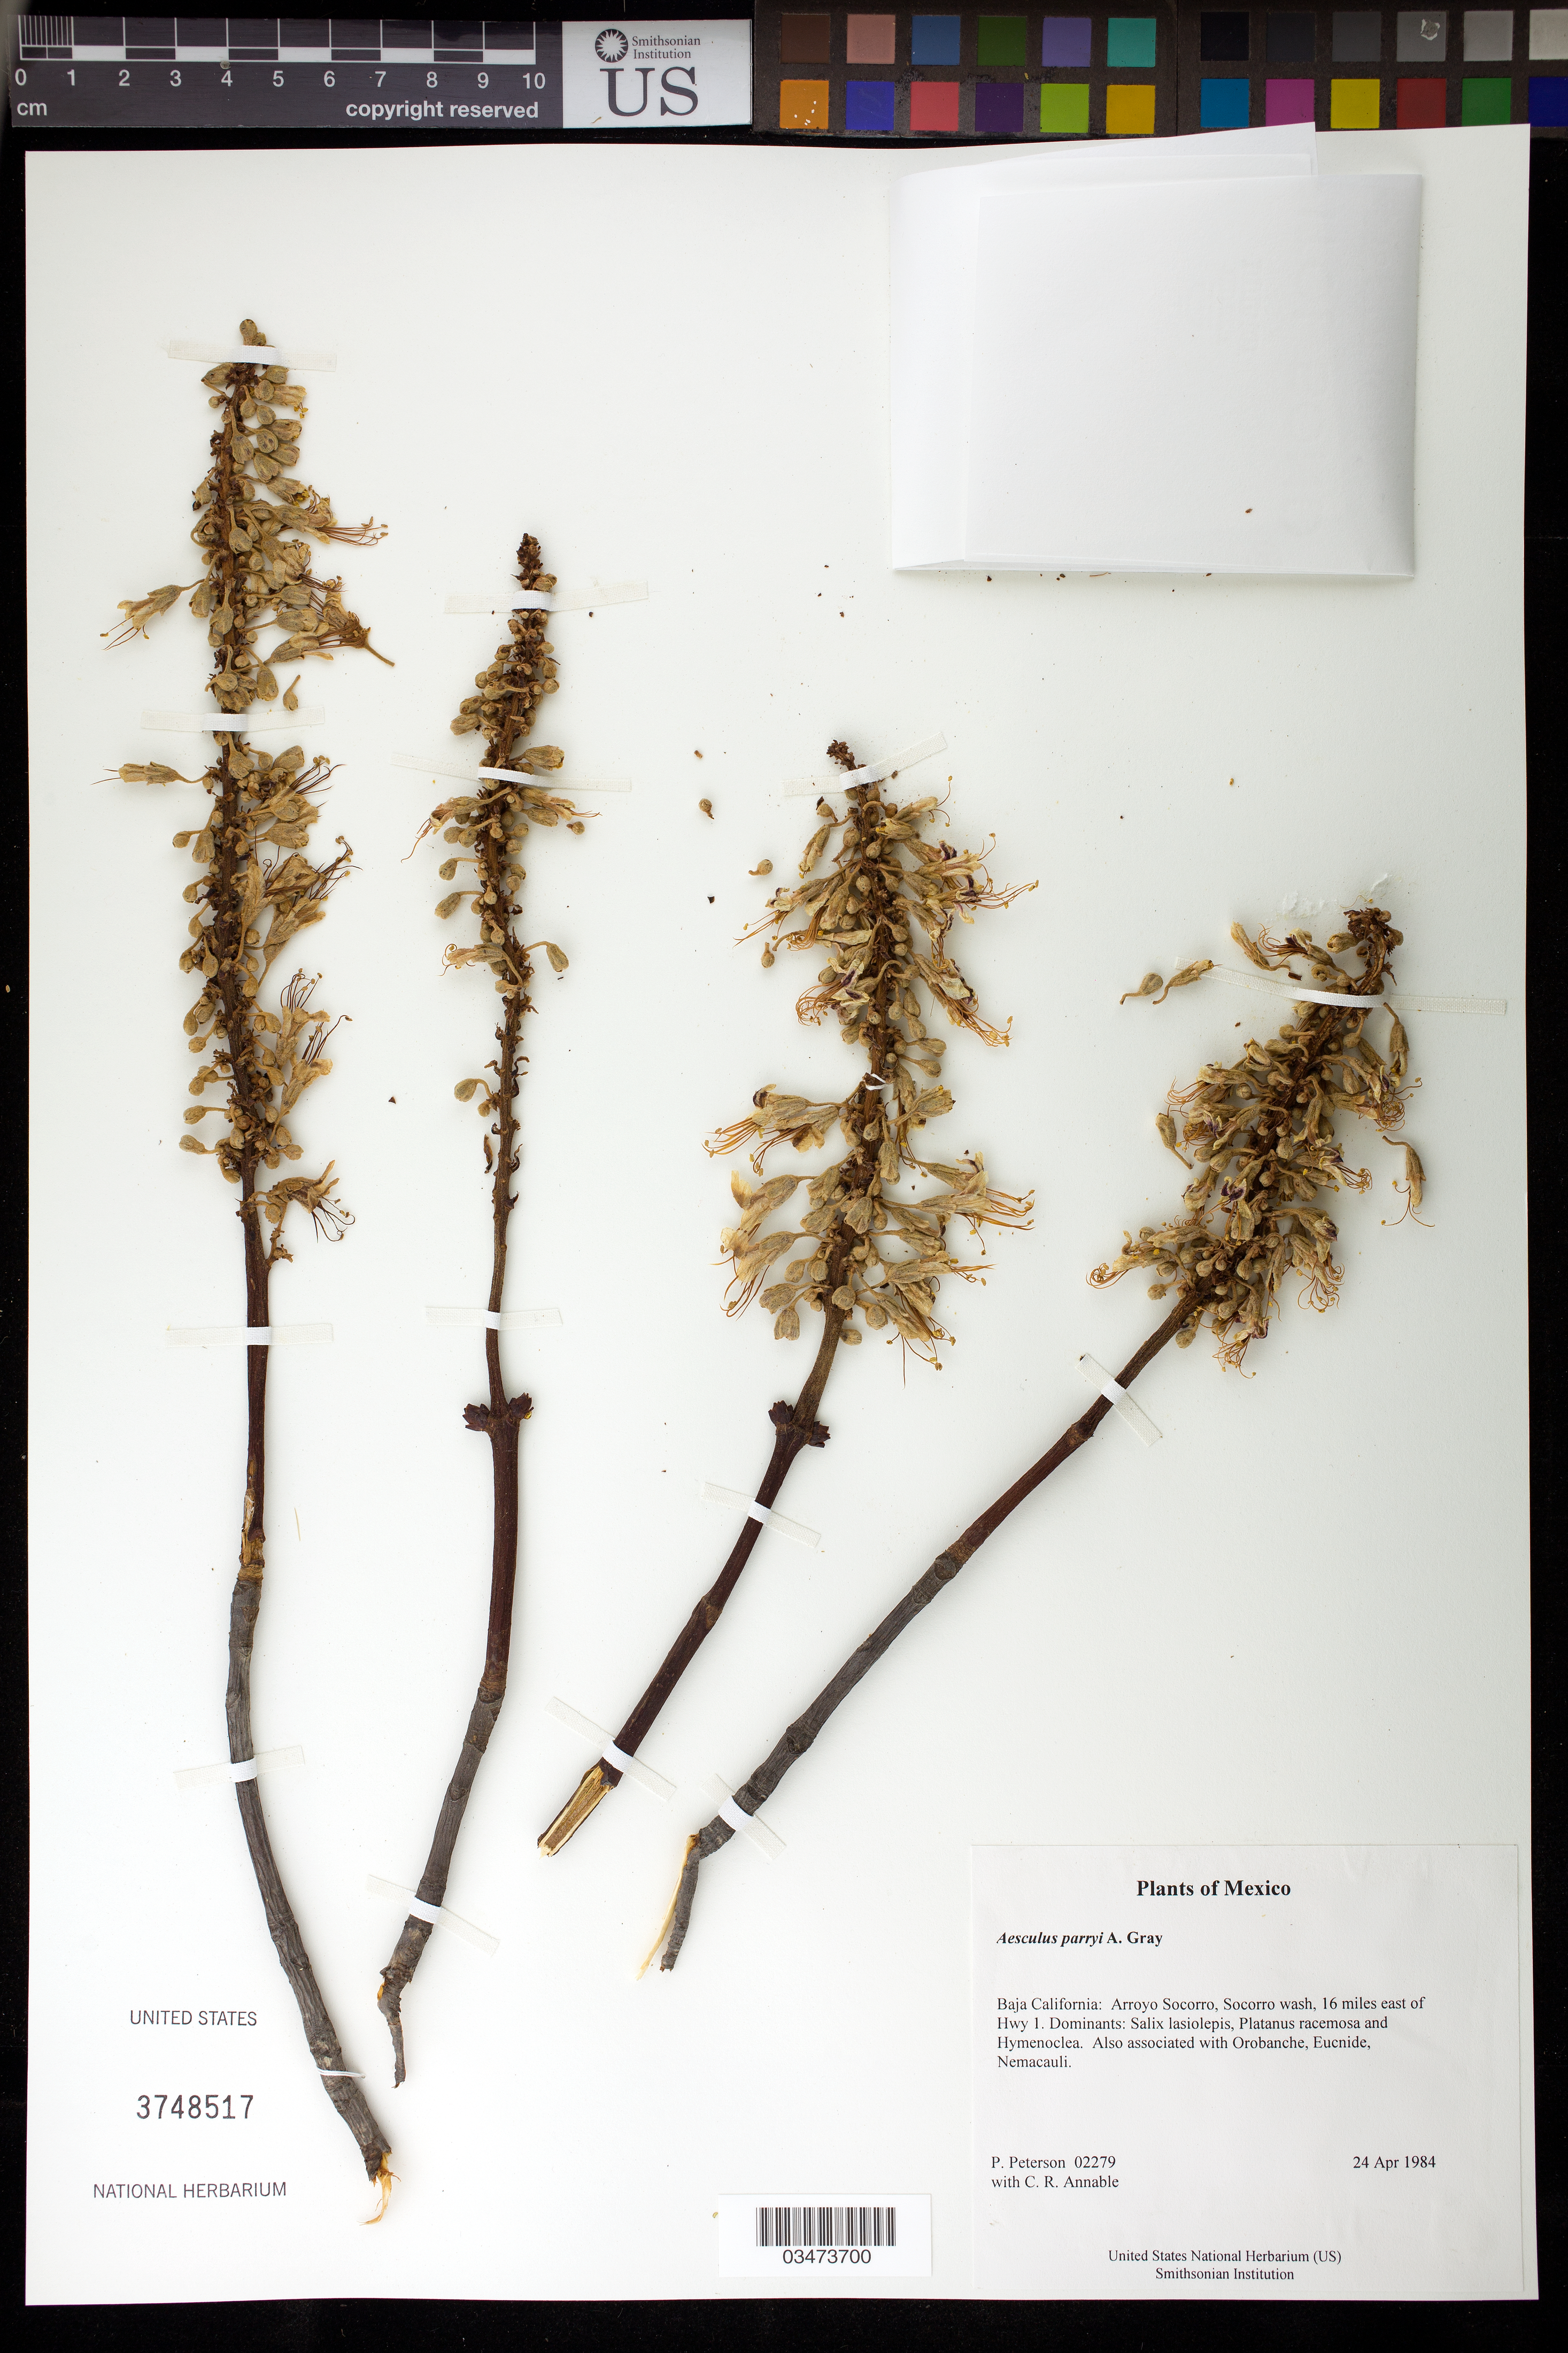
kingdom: Plantae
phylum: Tracheophyta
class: Magnoliopsida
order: Sapindales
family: Sapindaceae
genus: Aesculus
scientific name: Aesculus parryi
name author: A. Gray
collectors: P. M. Peterson & C. R. Annable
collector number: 02279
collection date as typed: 24 Apr 1984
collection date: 1984-04-24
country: Mexico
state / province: Baja California Norte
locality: Arroyo Socorro, Socorro wash, 16 miles east of Hwy 1.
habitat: Dominants: Salix lasiolepis, Platanus racemosa and Hymenoclea. Also associated with Orobanche, Eucnide, Nemacauli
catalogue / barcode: US 3748517